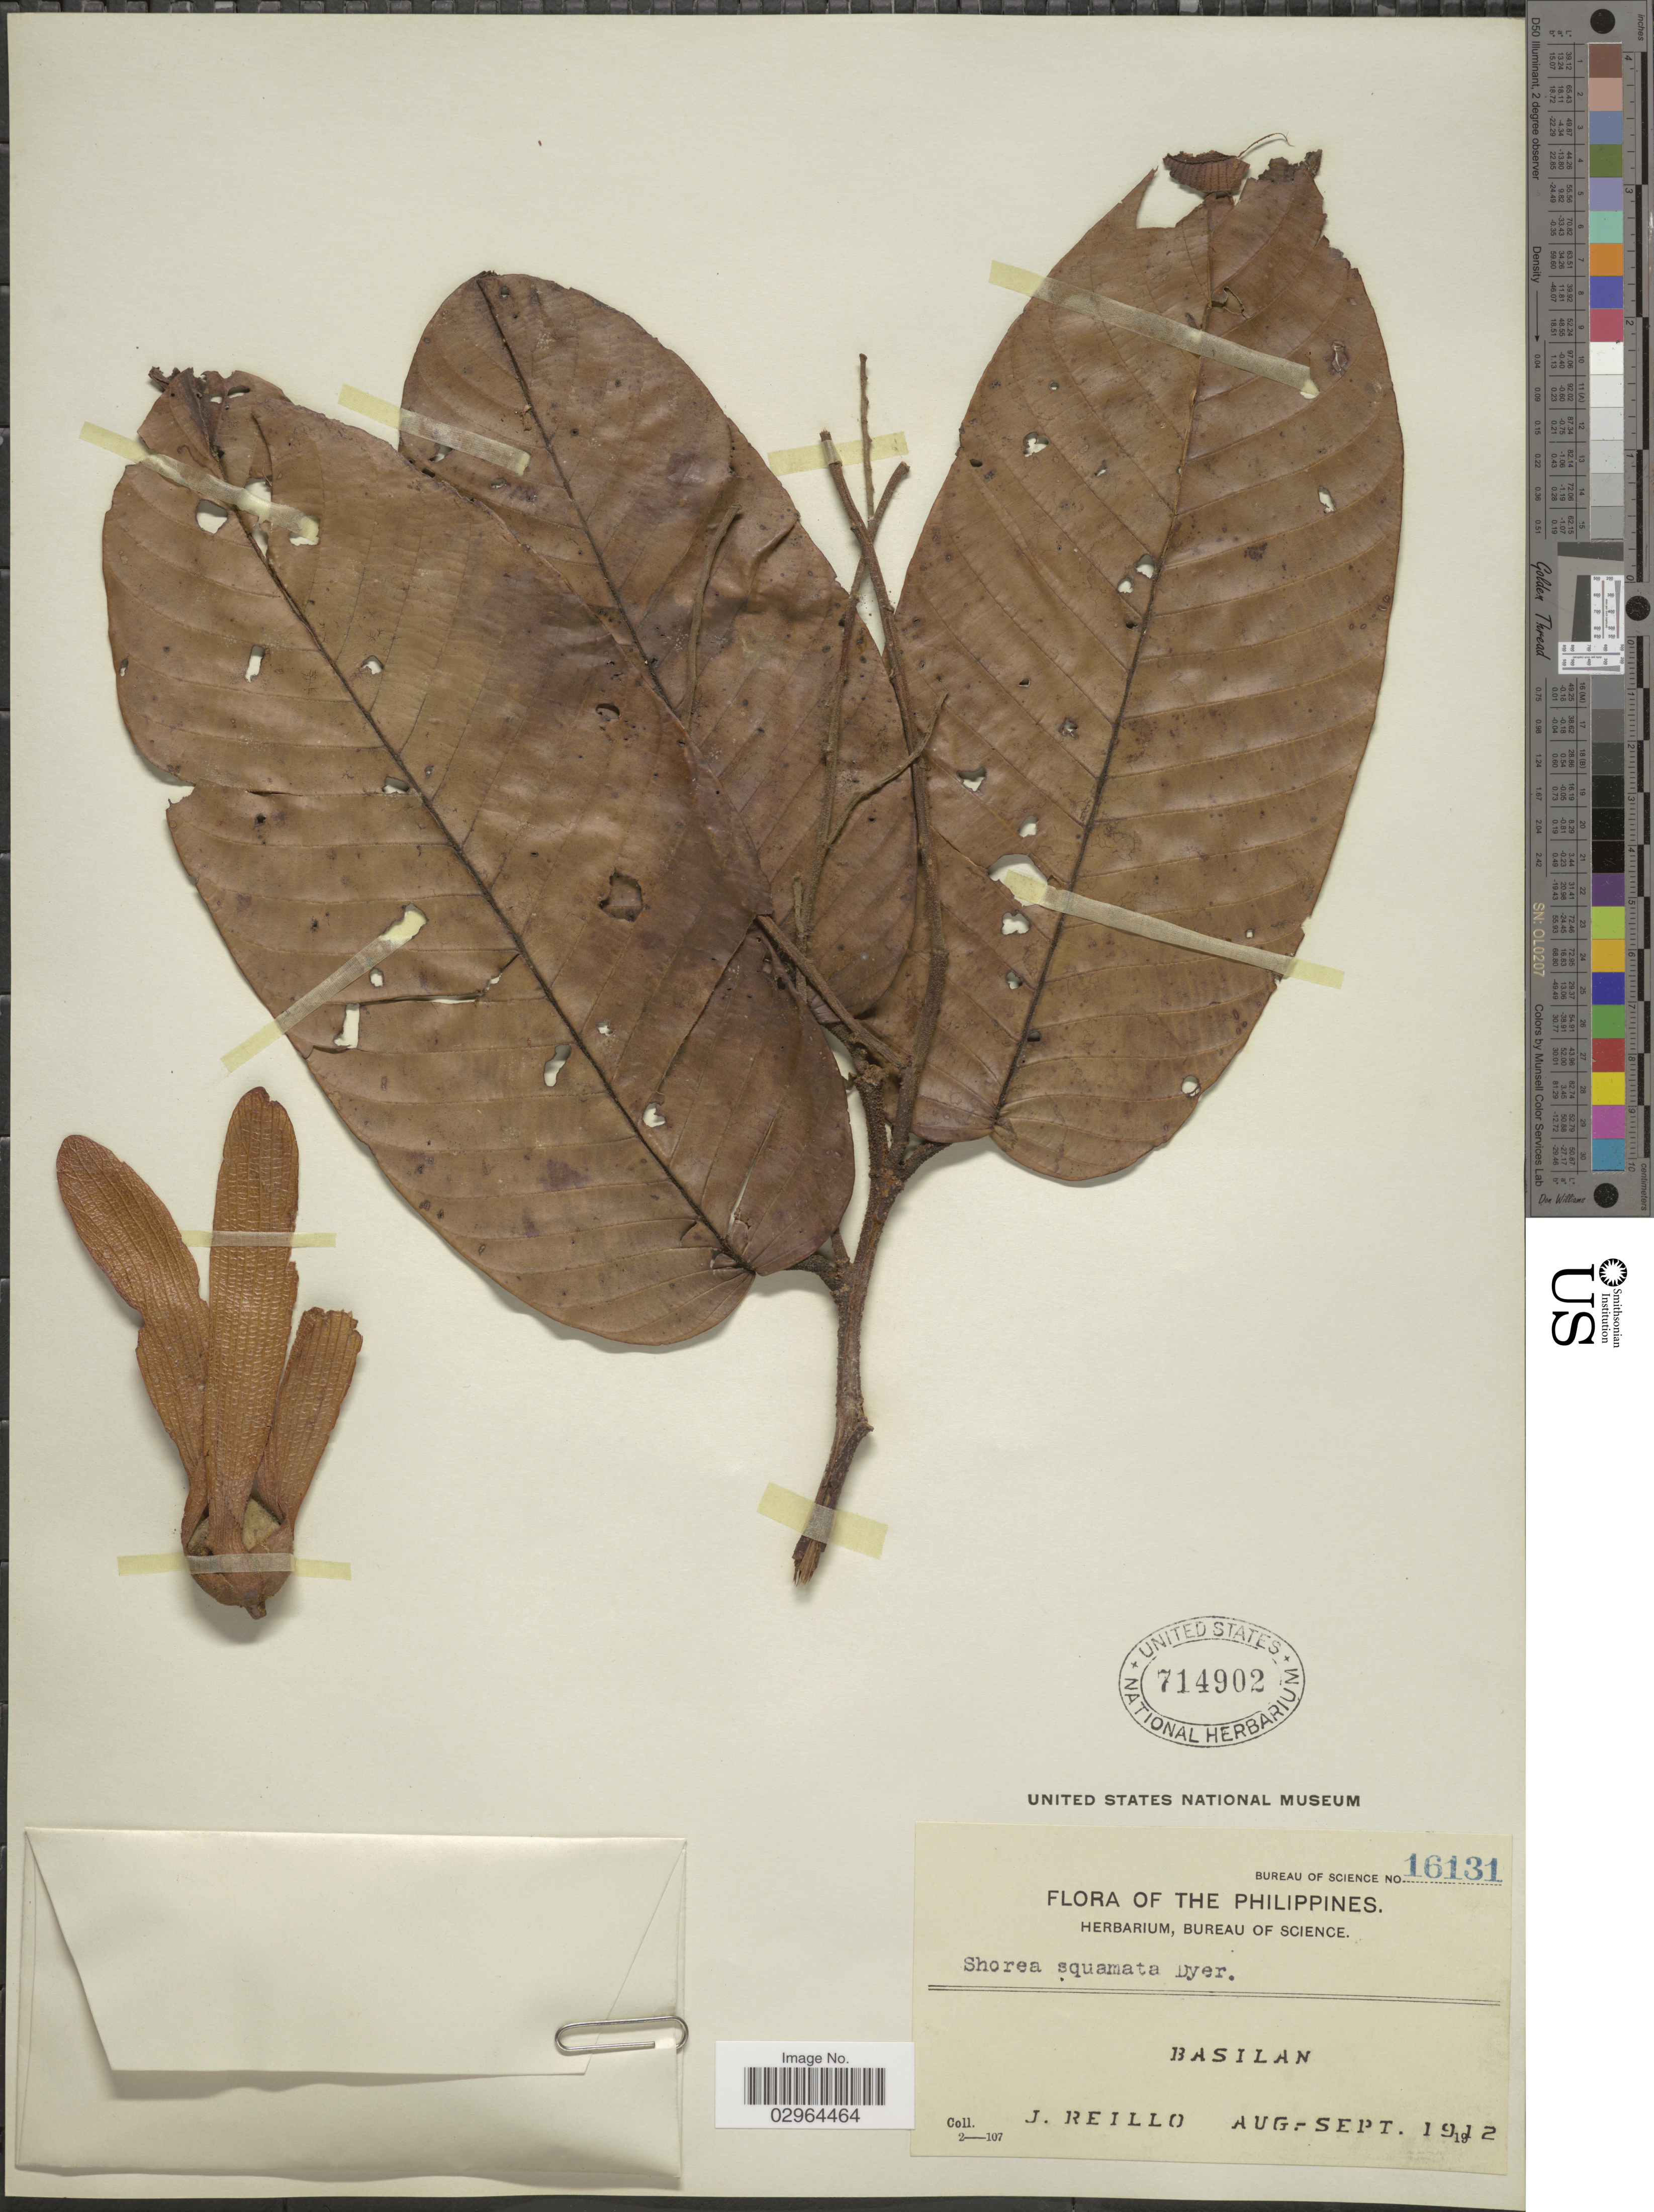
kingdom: Plantae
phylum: Tracheophyta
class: Magnoliopsida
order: Malvales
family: Dipterocarpaceae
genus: Rubroshorea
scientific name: Rubroshorea palosapis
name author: (Blanco) P.S. Ashton & J. Heck.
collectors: J. Reillo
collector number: Bureau of Science 16131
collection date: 1912-08/1912-09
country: Philippines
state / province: Muslim Mindanao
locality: Basilan.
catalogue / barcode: US 714902